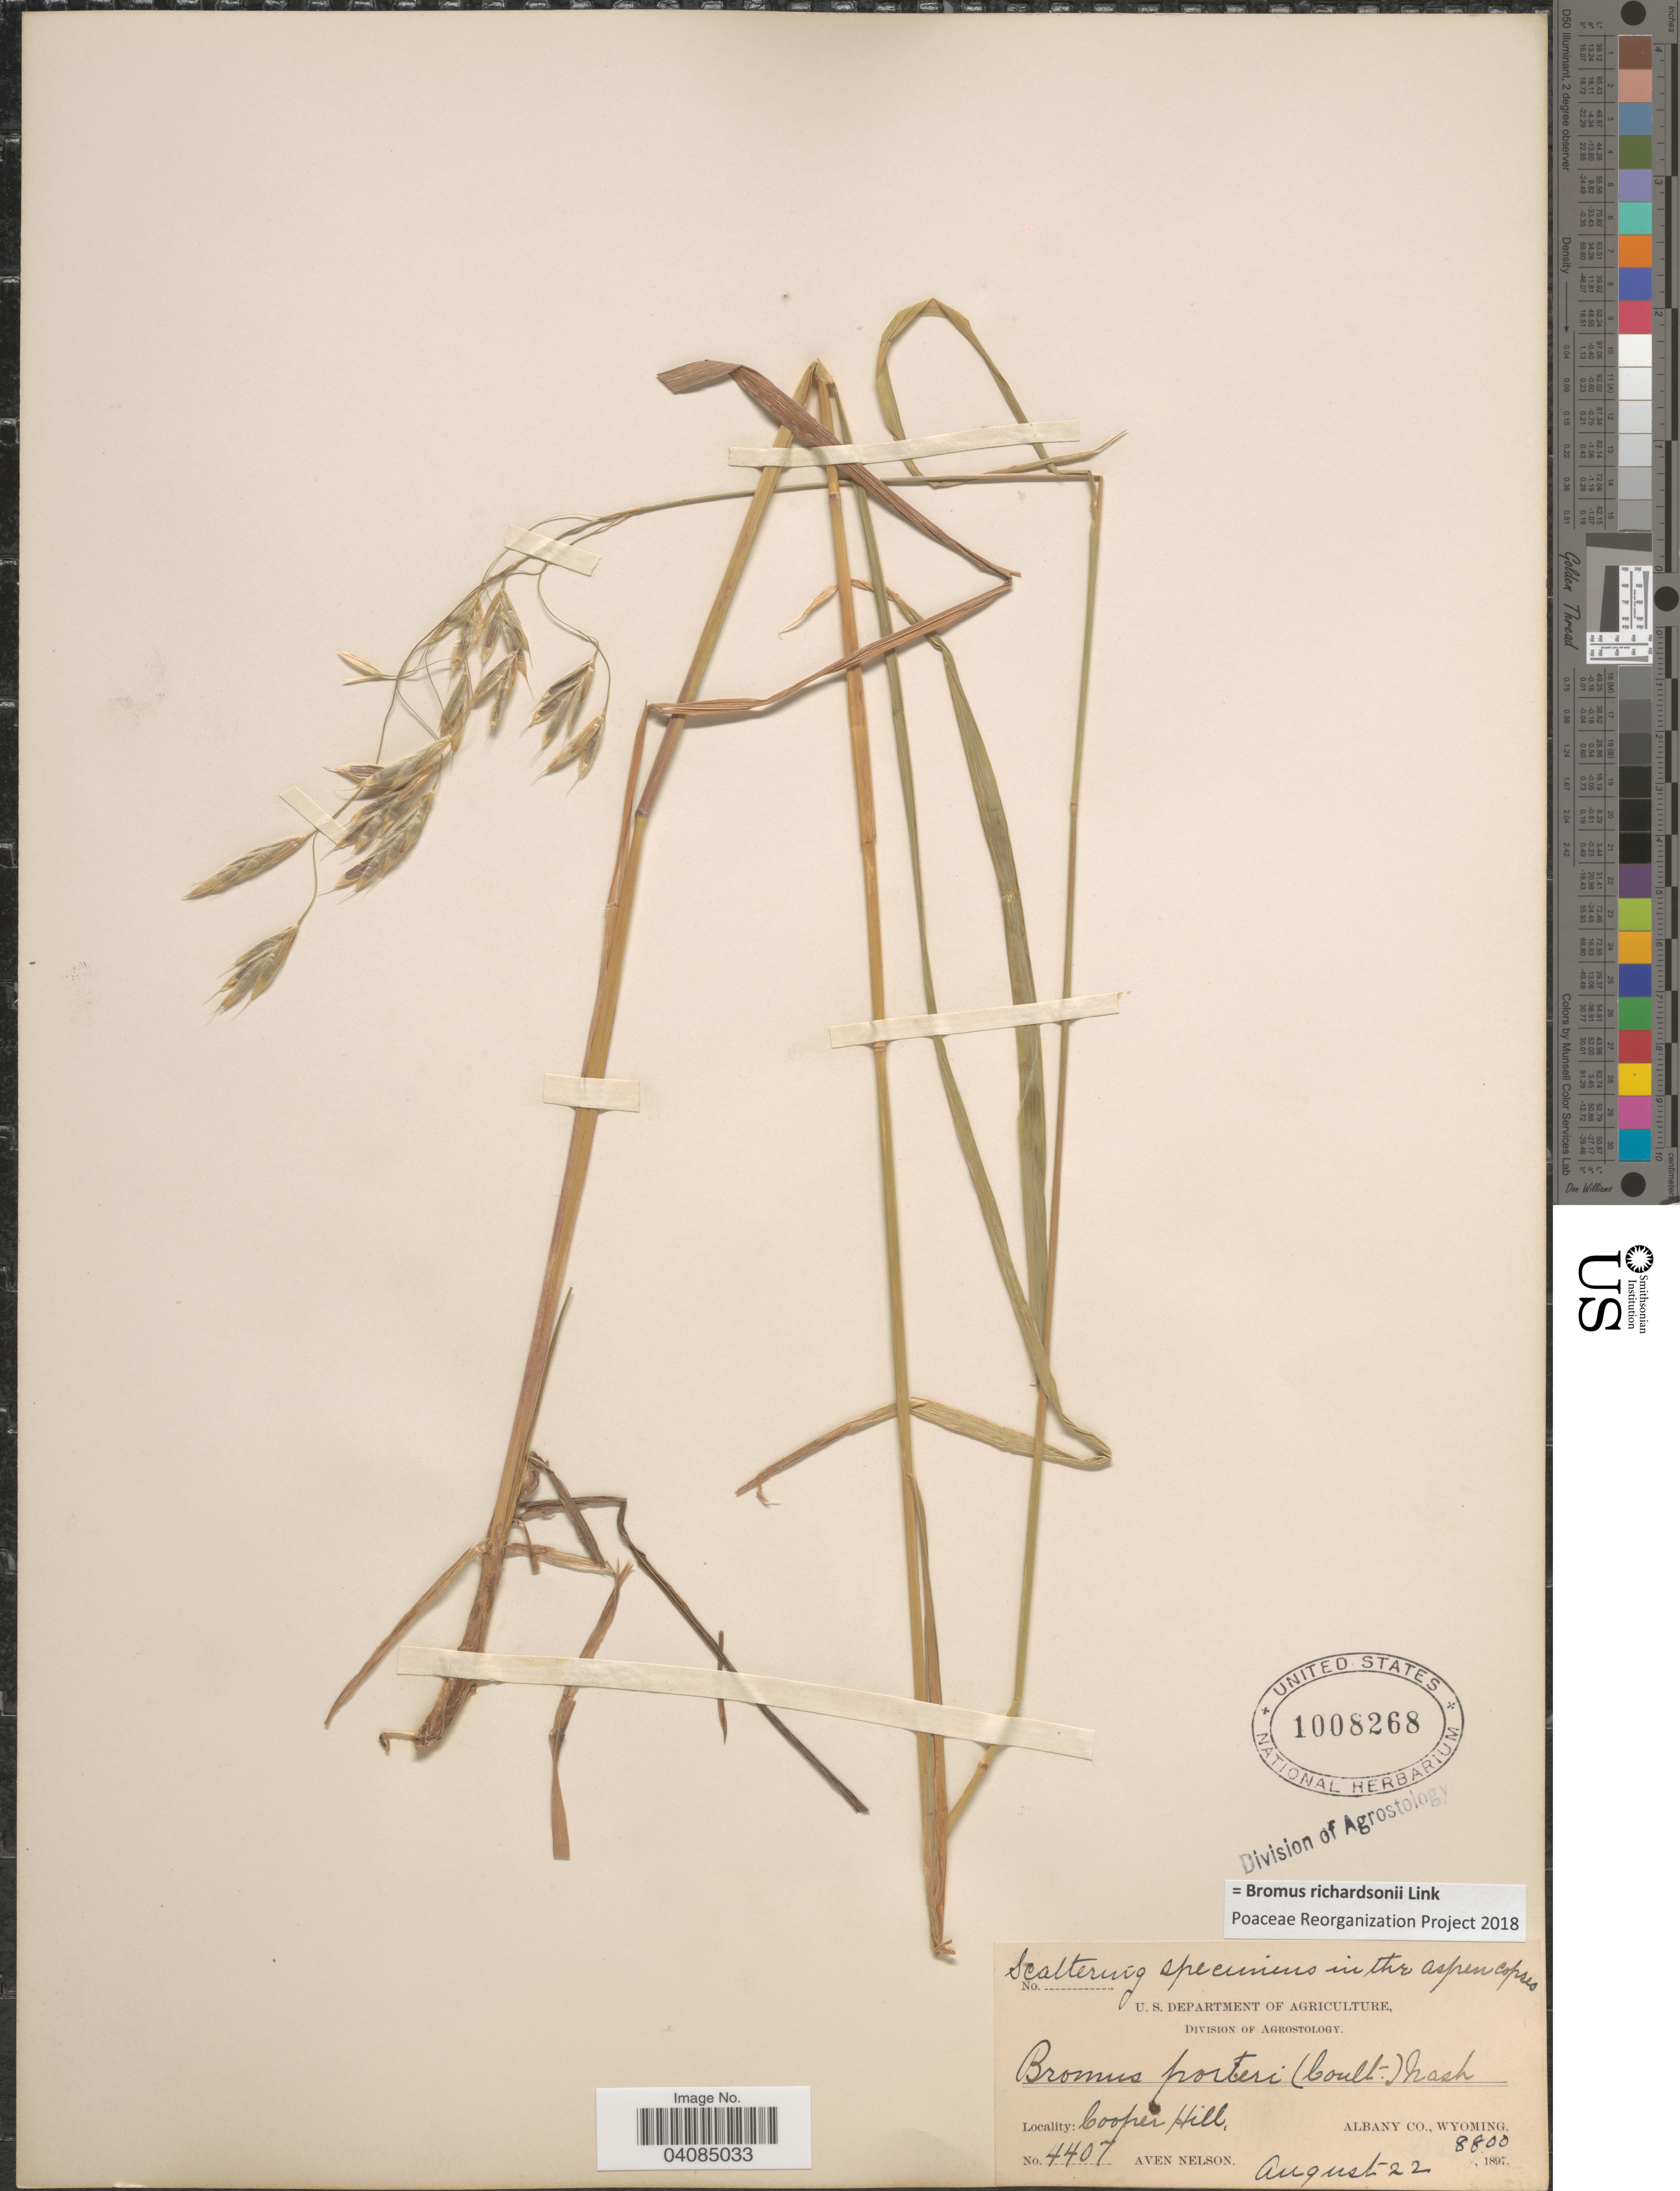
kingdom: Plantae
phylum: Tracheophyta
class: Liliopsida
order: Poales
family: Poaceae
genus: Bromus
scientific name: Bromus racemosus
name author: L.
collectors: A. Nelson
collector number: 4407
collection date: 1897-08-22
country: United States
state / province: Wyoming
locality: Scattering specimens in the aspen copses. Cooper Hill. Albany Co.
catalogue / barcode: US 1008268